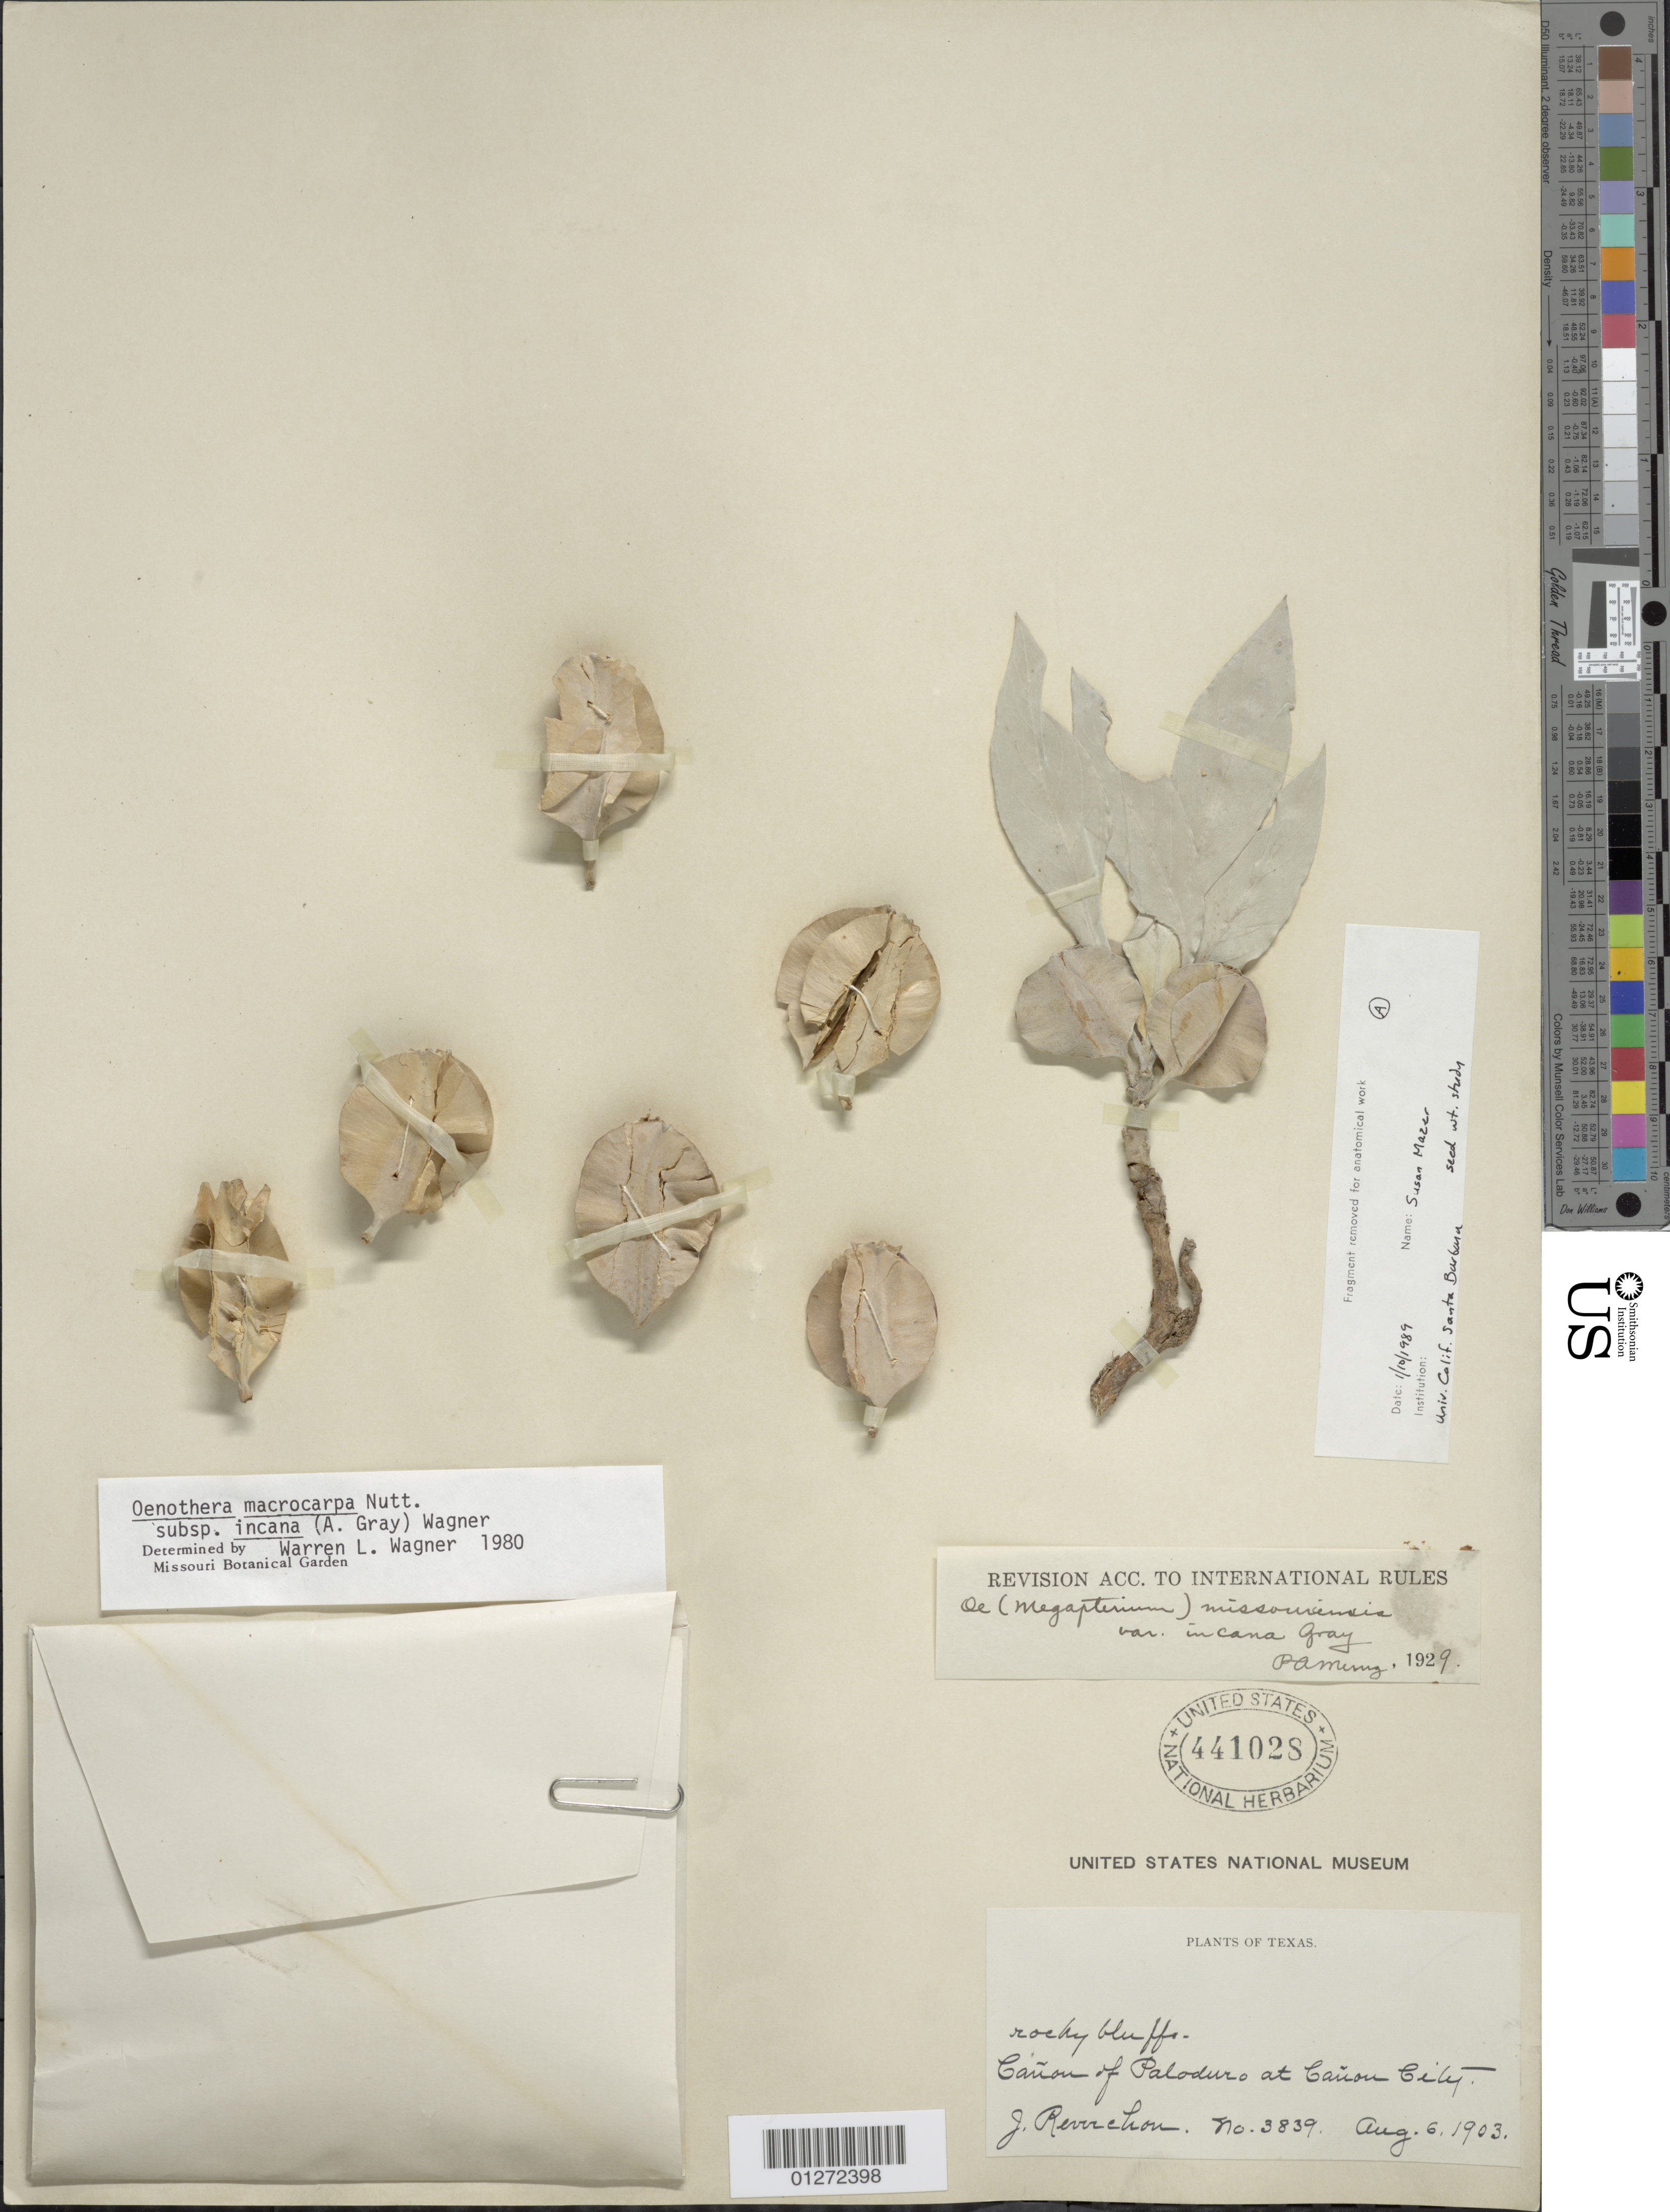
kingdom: Plantae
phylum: Tracheophyta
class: Magnoliopsida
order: Myrtales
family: Onagraceae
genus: Oenothera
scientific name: Oenothera macrocarpa subsp. incana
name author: (A. Gray) W.L. Wagner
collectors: J. Reverchon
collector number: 3839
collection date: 1903-08-06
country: United States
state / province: Texas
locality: Canyon of Paloduro at Canyon City.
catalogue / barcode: US 441028